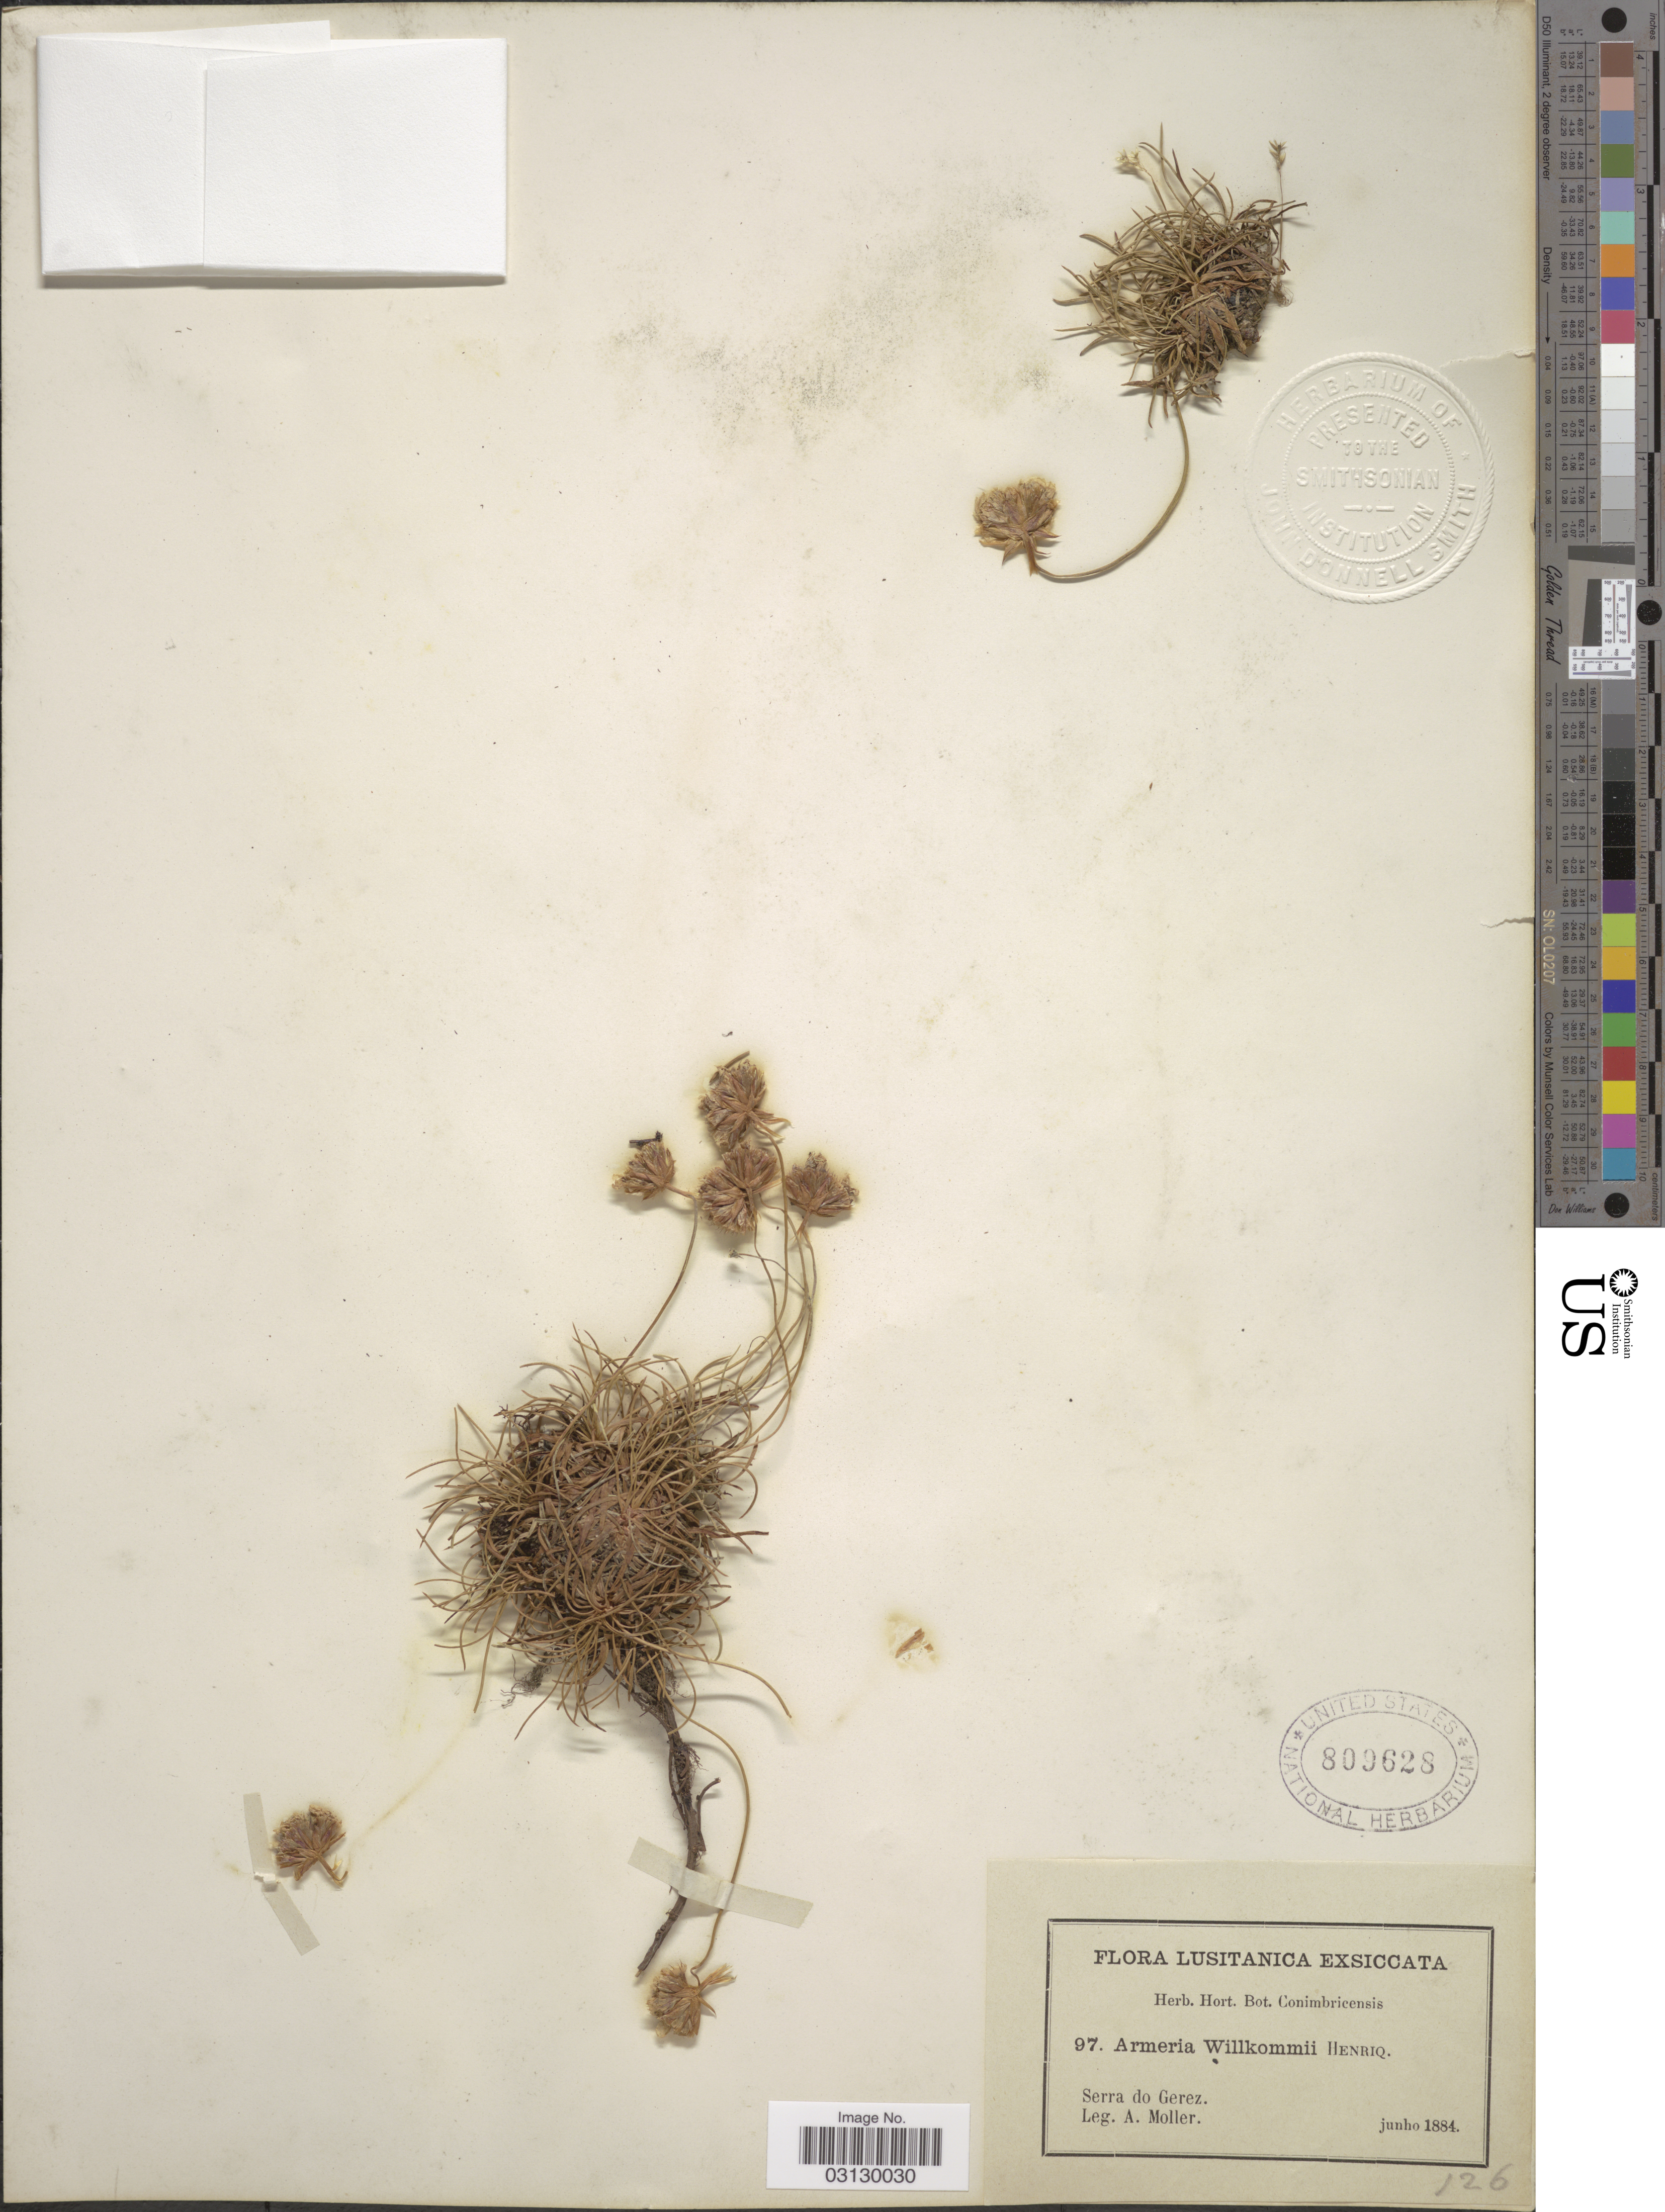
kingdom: Plantae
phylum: Tracheophyta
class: Magnoliopsida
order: Caryophyllales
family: Plumbaginaceae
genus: Armeria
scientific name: Armeria willkommii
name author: Henriq.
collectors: A. Moller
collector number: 97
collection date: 1884-06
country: Portugal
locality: Lusitanica, Serra do Gerez.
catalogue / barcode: US 809628